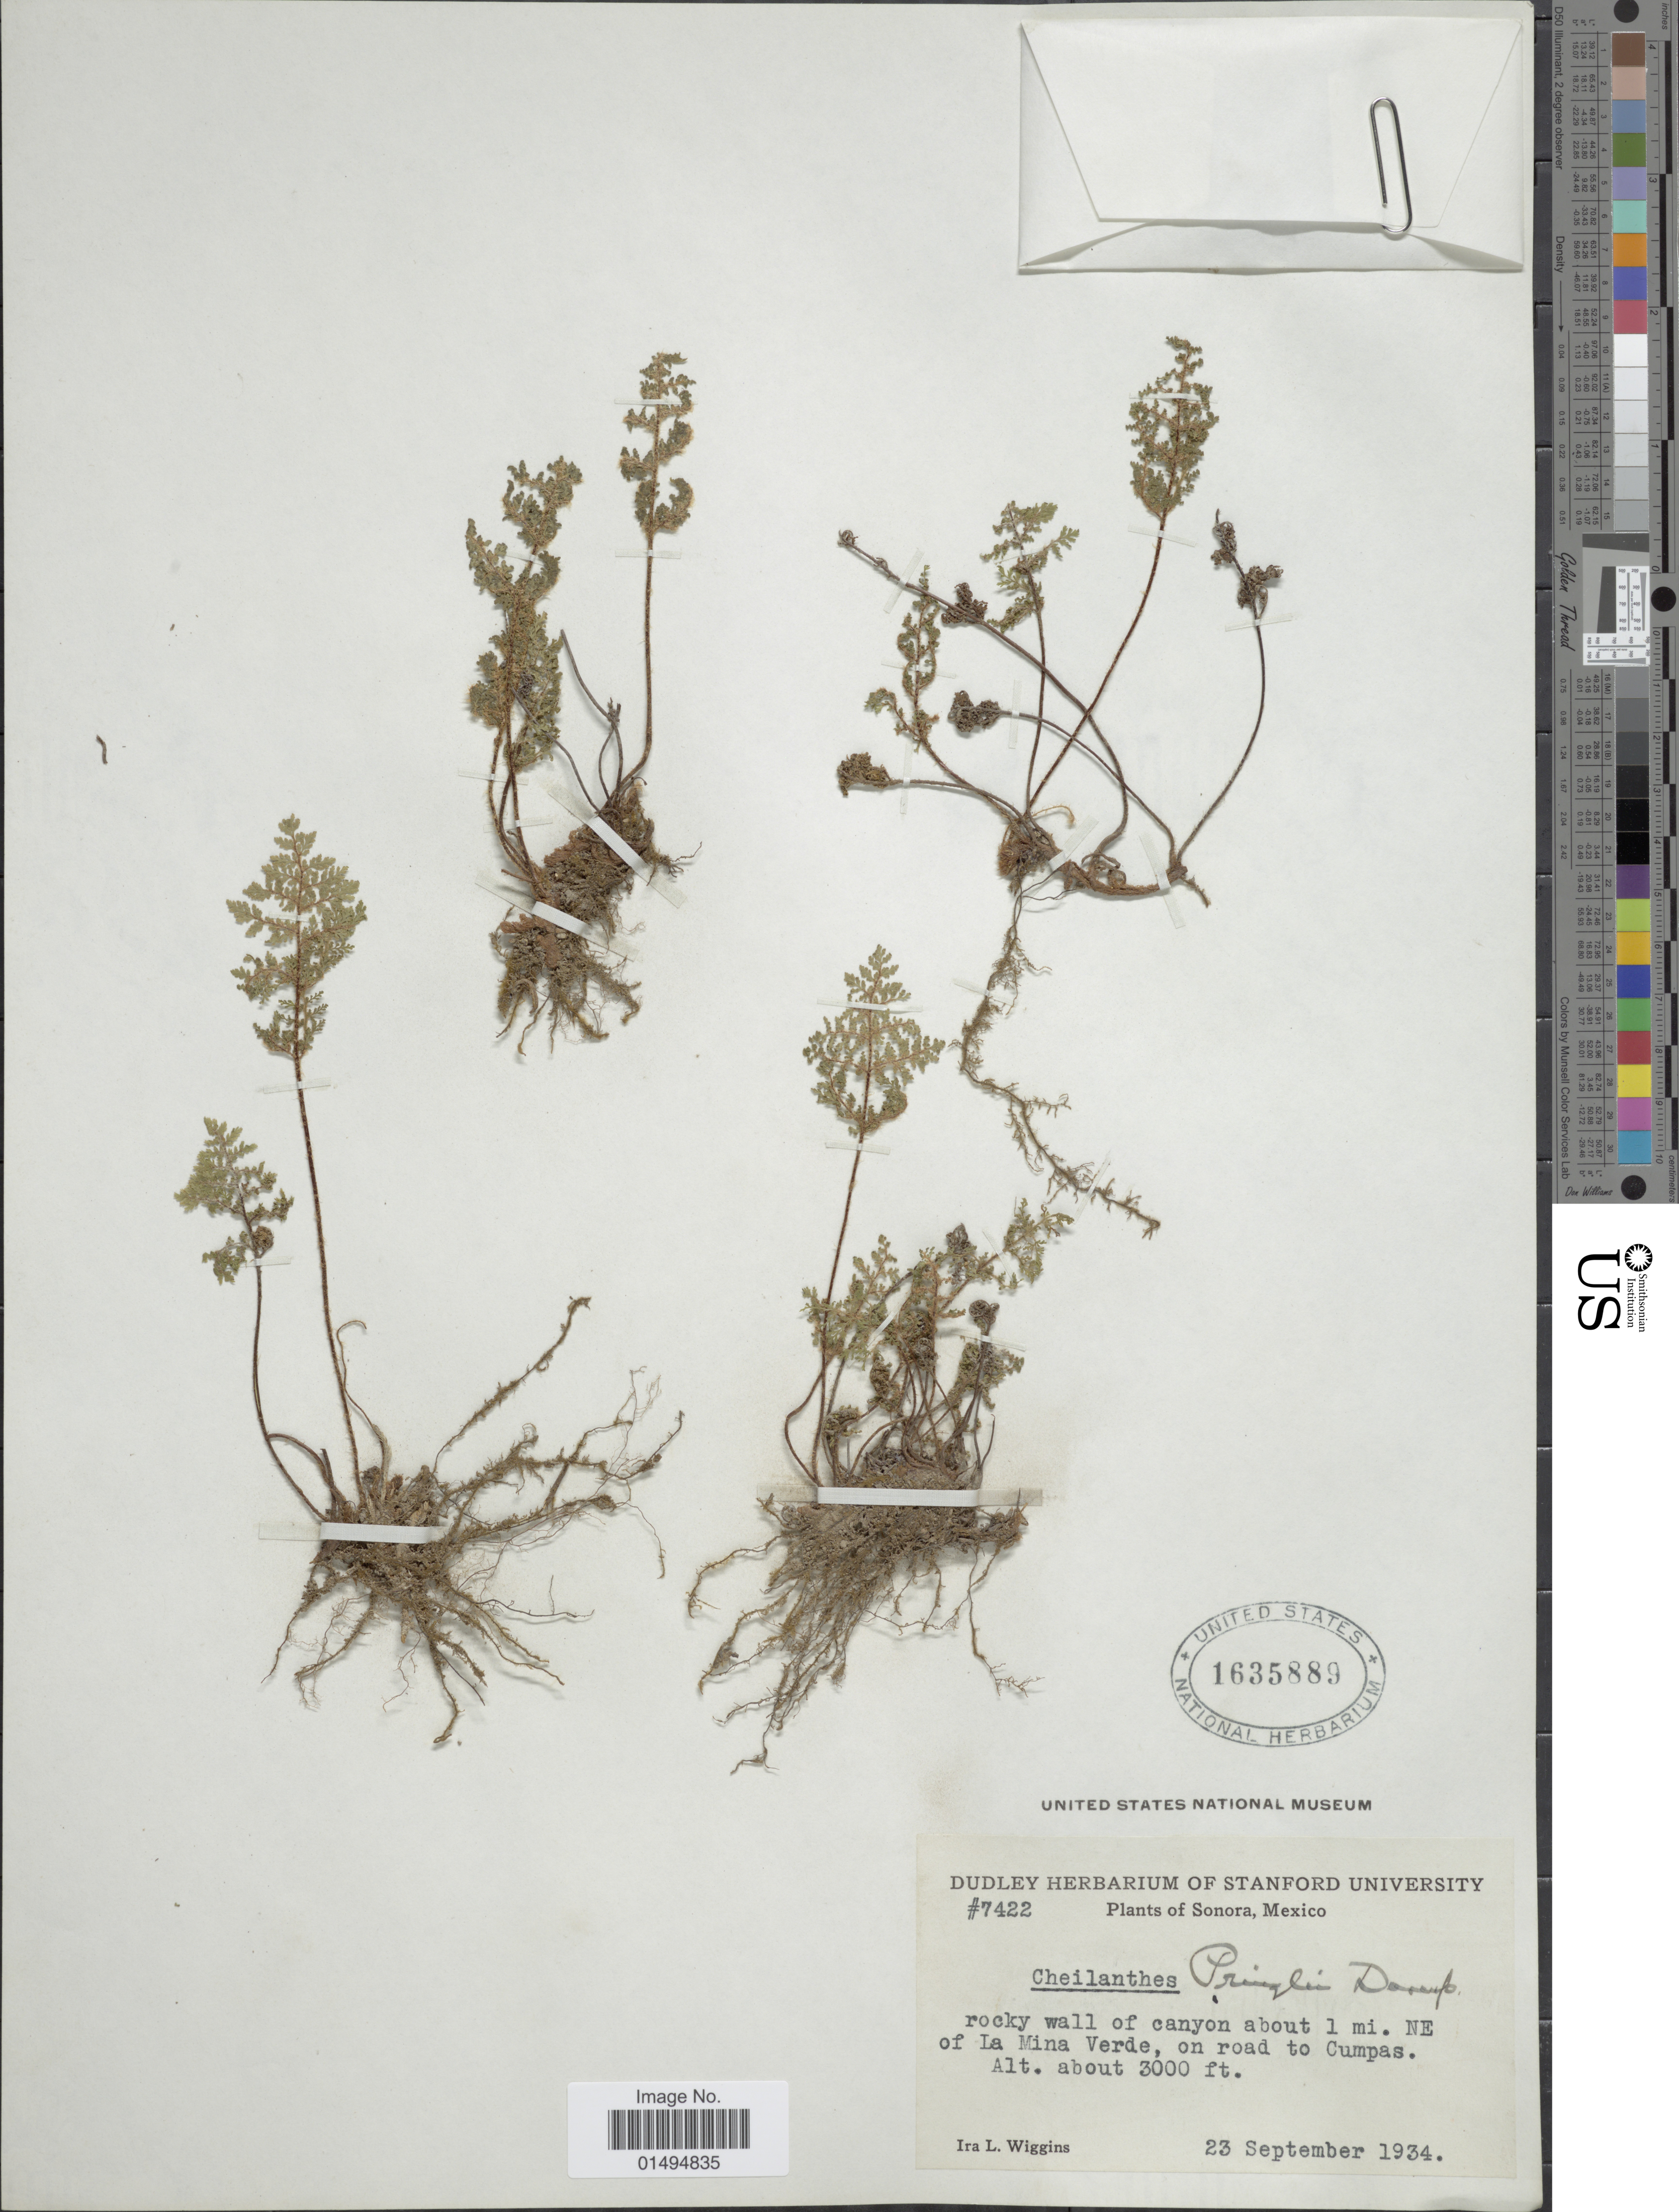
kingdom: Plantae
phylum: Tracheophyta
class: Polypodiopsida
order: Polypodiales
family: Pteridaceae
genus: Myriopteris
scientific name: Myriopteris pringlei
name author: (Davenp.) Grusz & Windham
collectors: I. L. Wiggins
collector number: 7422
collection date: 1934-09-23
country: Mexico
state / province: Sonora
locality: Rocky wall of Canyon about 1 mi. NE of La Mina Verde, on road to Cumpas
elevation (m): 914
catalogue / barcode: US 1635889